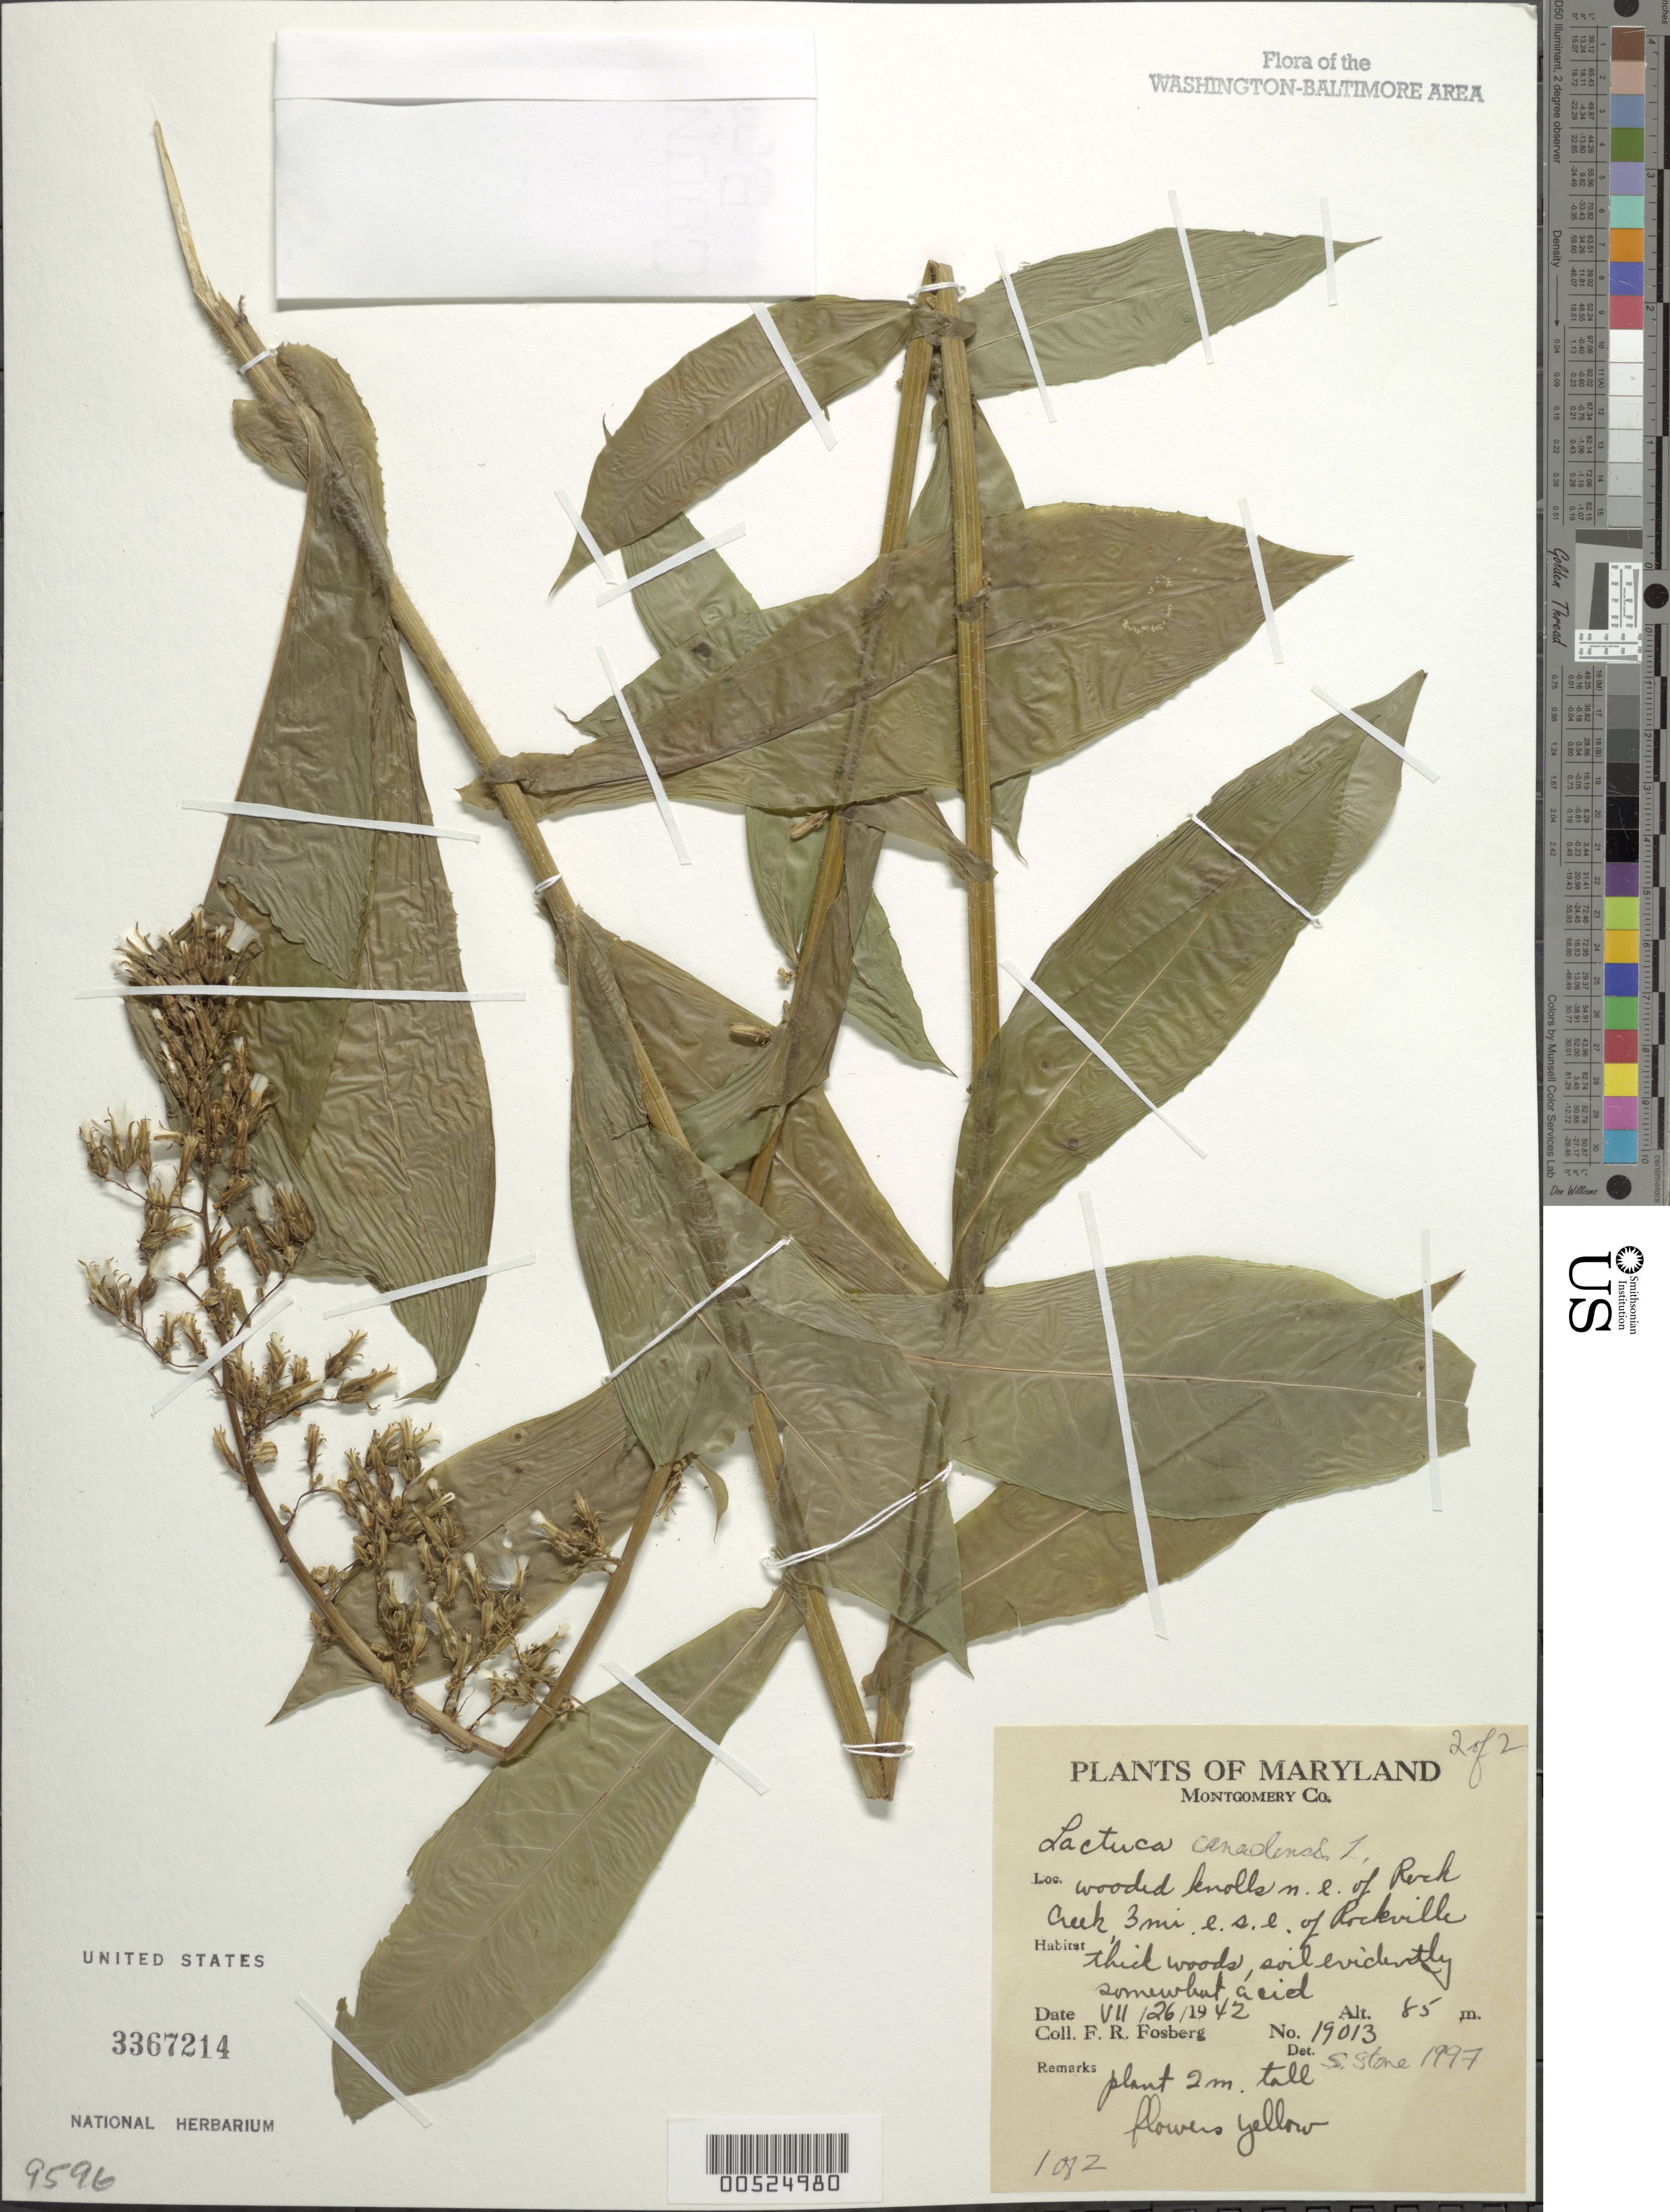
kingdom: Plantae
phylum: Tracheophyta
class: Magnoliopsida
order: Asterales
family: Asteraceae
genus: Lactuca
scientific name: Lactuca canadensis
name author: L.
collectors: F. R. Fosberg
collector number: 19013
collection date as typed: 26 Jul 1942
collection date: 1942-07-26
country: United States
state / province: Maryland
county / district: Montgomery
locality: Wooded knolls NE of Rock Creek, 3 mi. ESE of Rockville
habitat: Thick woods, soils evidently somewhat acid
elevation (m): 85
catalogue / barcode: US 3367214